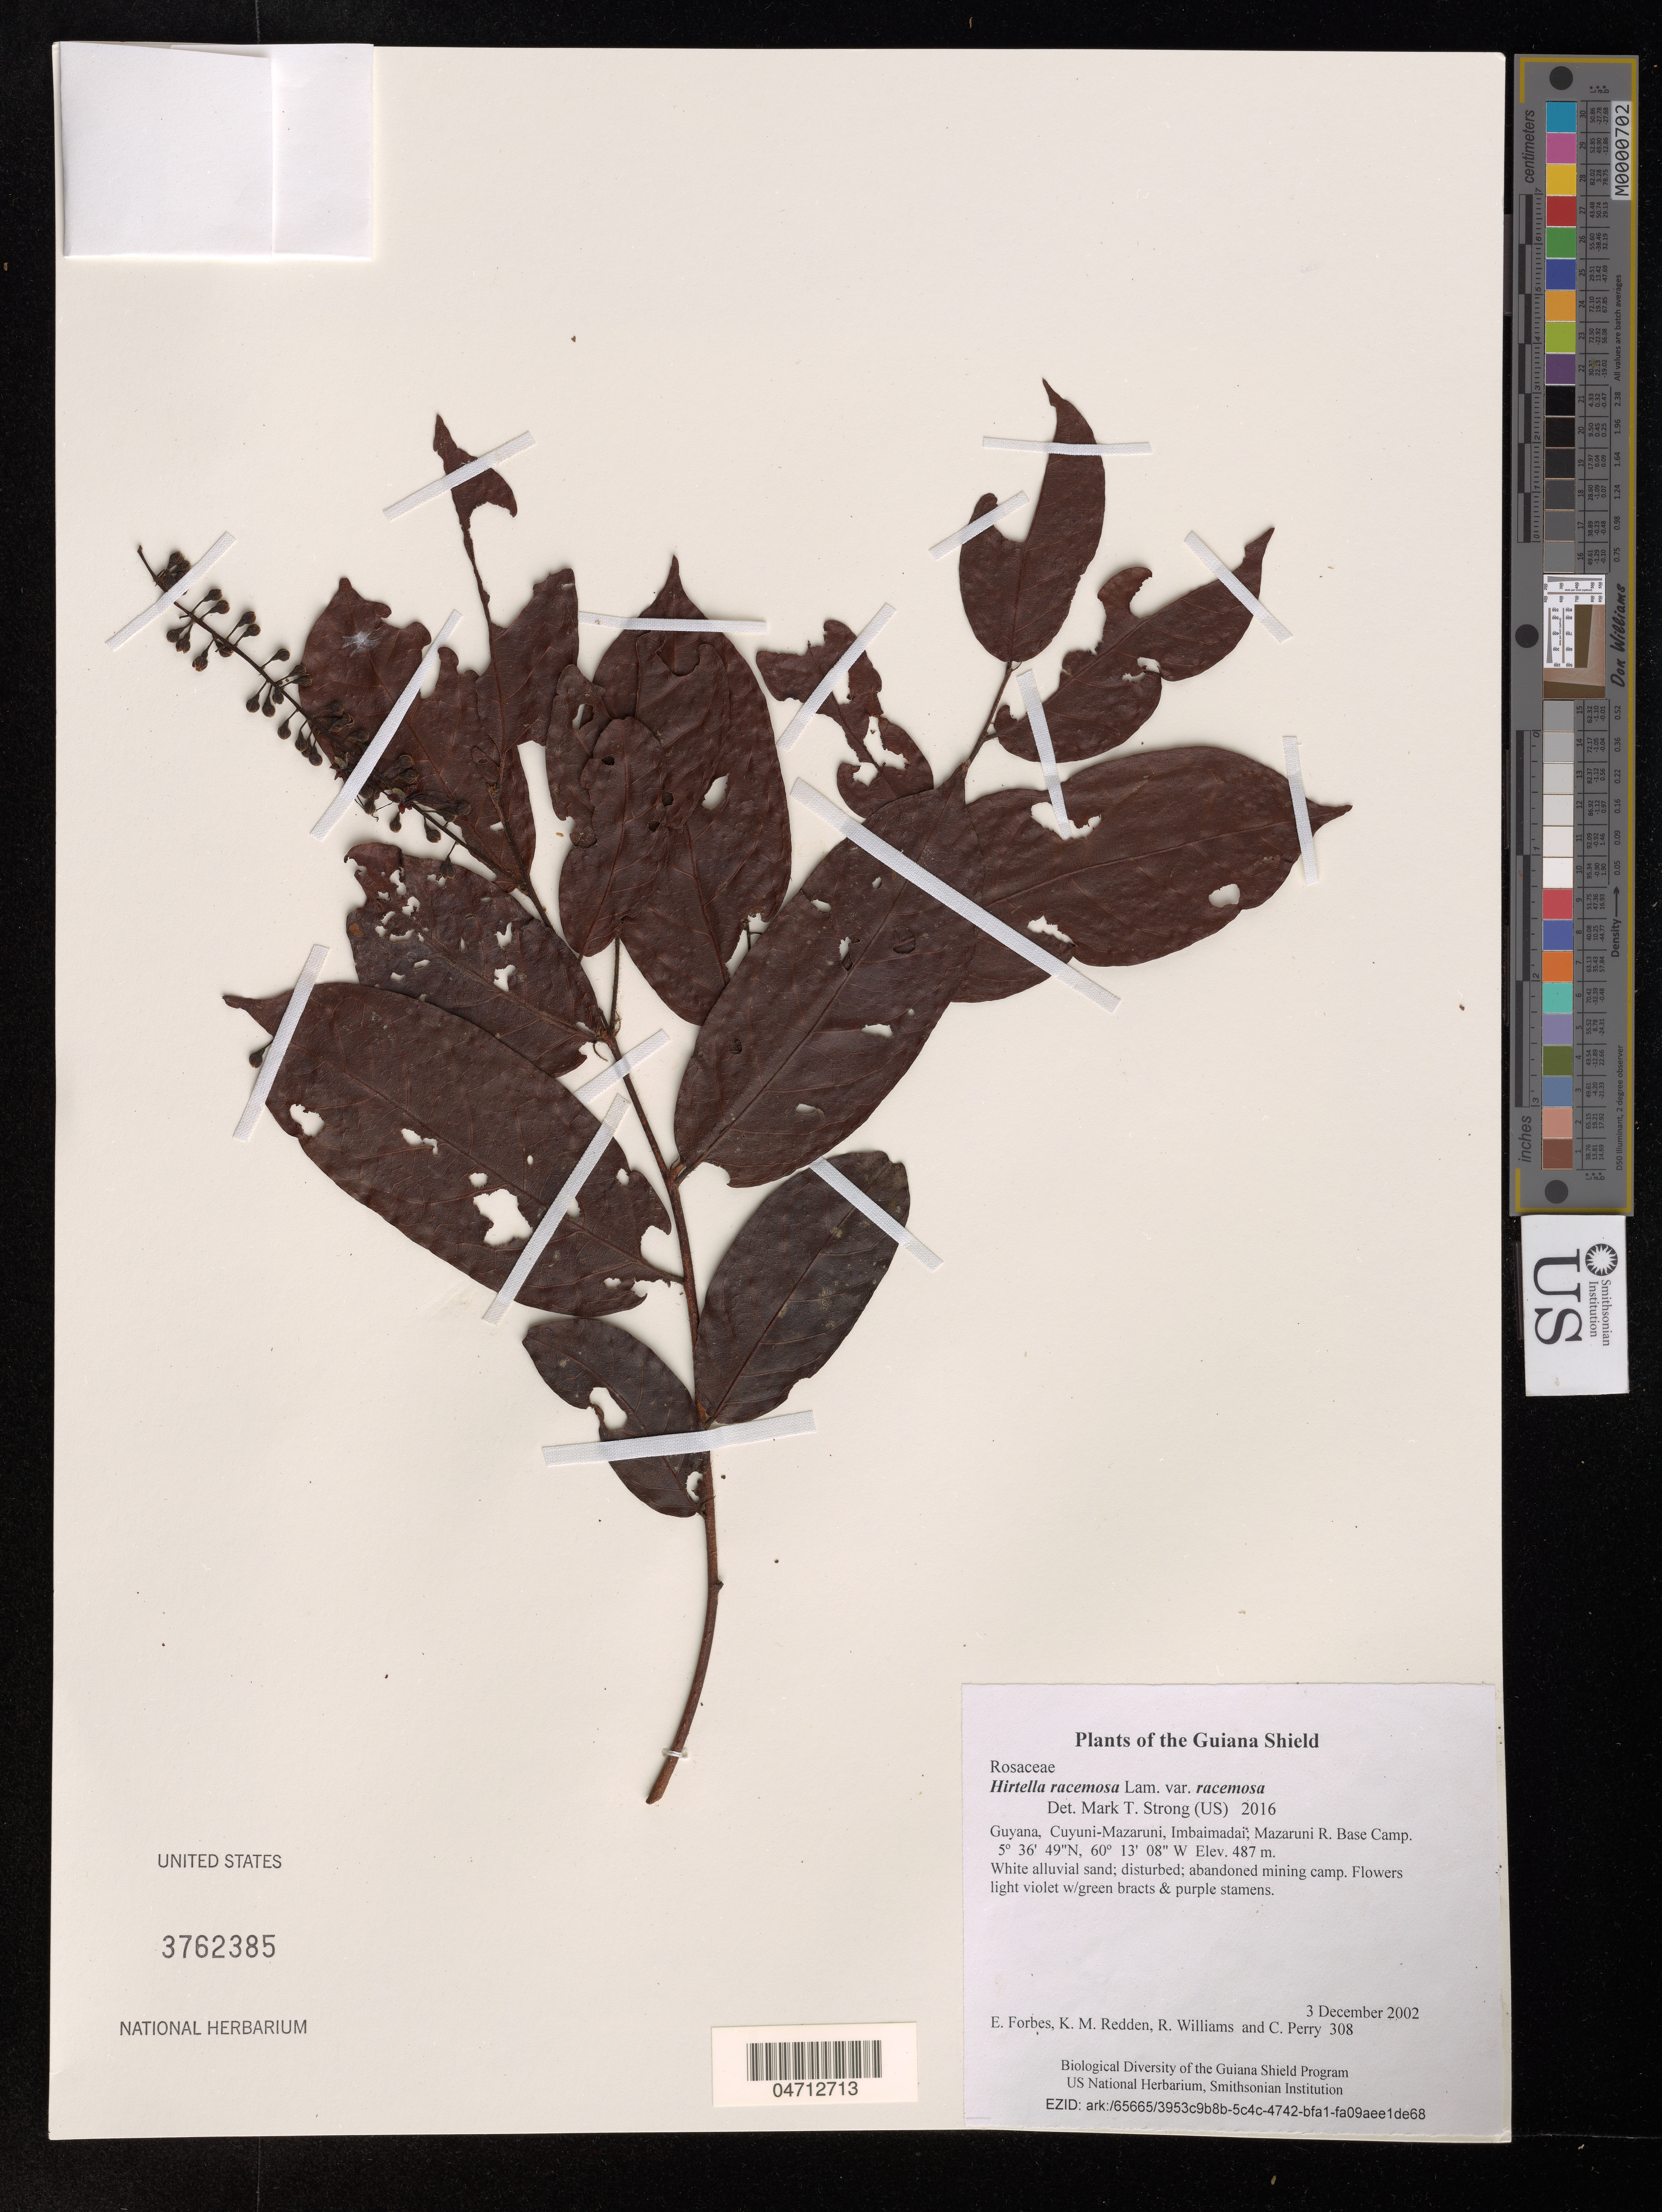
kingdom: Plantae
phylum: Tracheophyta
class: Magnoliopsida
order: Malpighiales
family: Chrysobalanaceae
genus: Hirtella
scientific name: Hirtella racemosa var. racemosa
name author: Lam.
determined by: Strong, M. T., (US), Smithsonian Institution - National Museum of Natural History (UNITED STATES)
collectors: E. Forbes, K. M. Redden, R. Williams & C. Perry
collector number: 308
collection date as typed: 3 December 2002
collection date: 2002-12-03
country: Guyana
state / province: Cuyuni-Mazaruni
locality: Imbaimadai; Mazaruni R. Base Camp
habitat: White alluvial sand; disturbed; abandoned mining camp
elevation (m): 487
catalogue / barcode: US 3762385